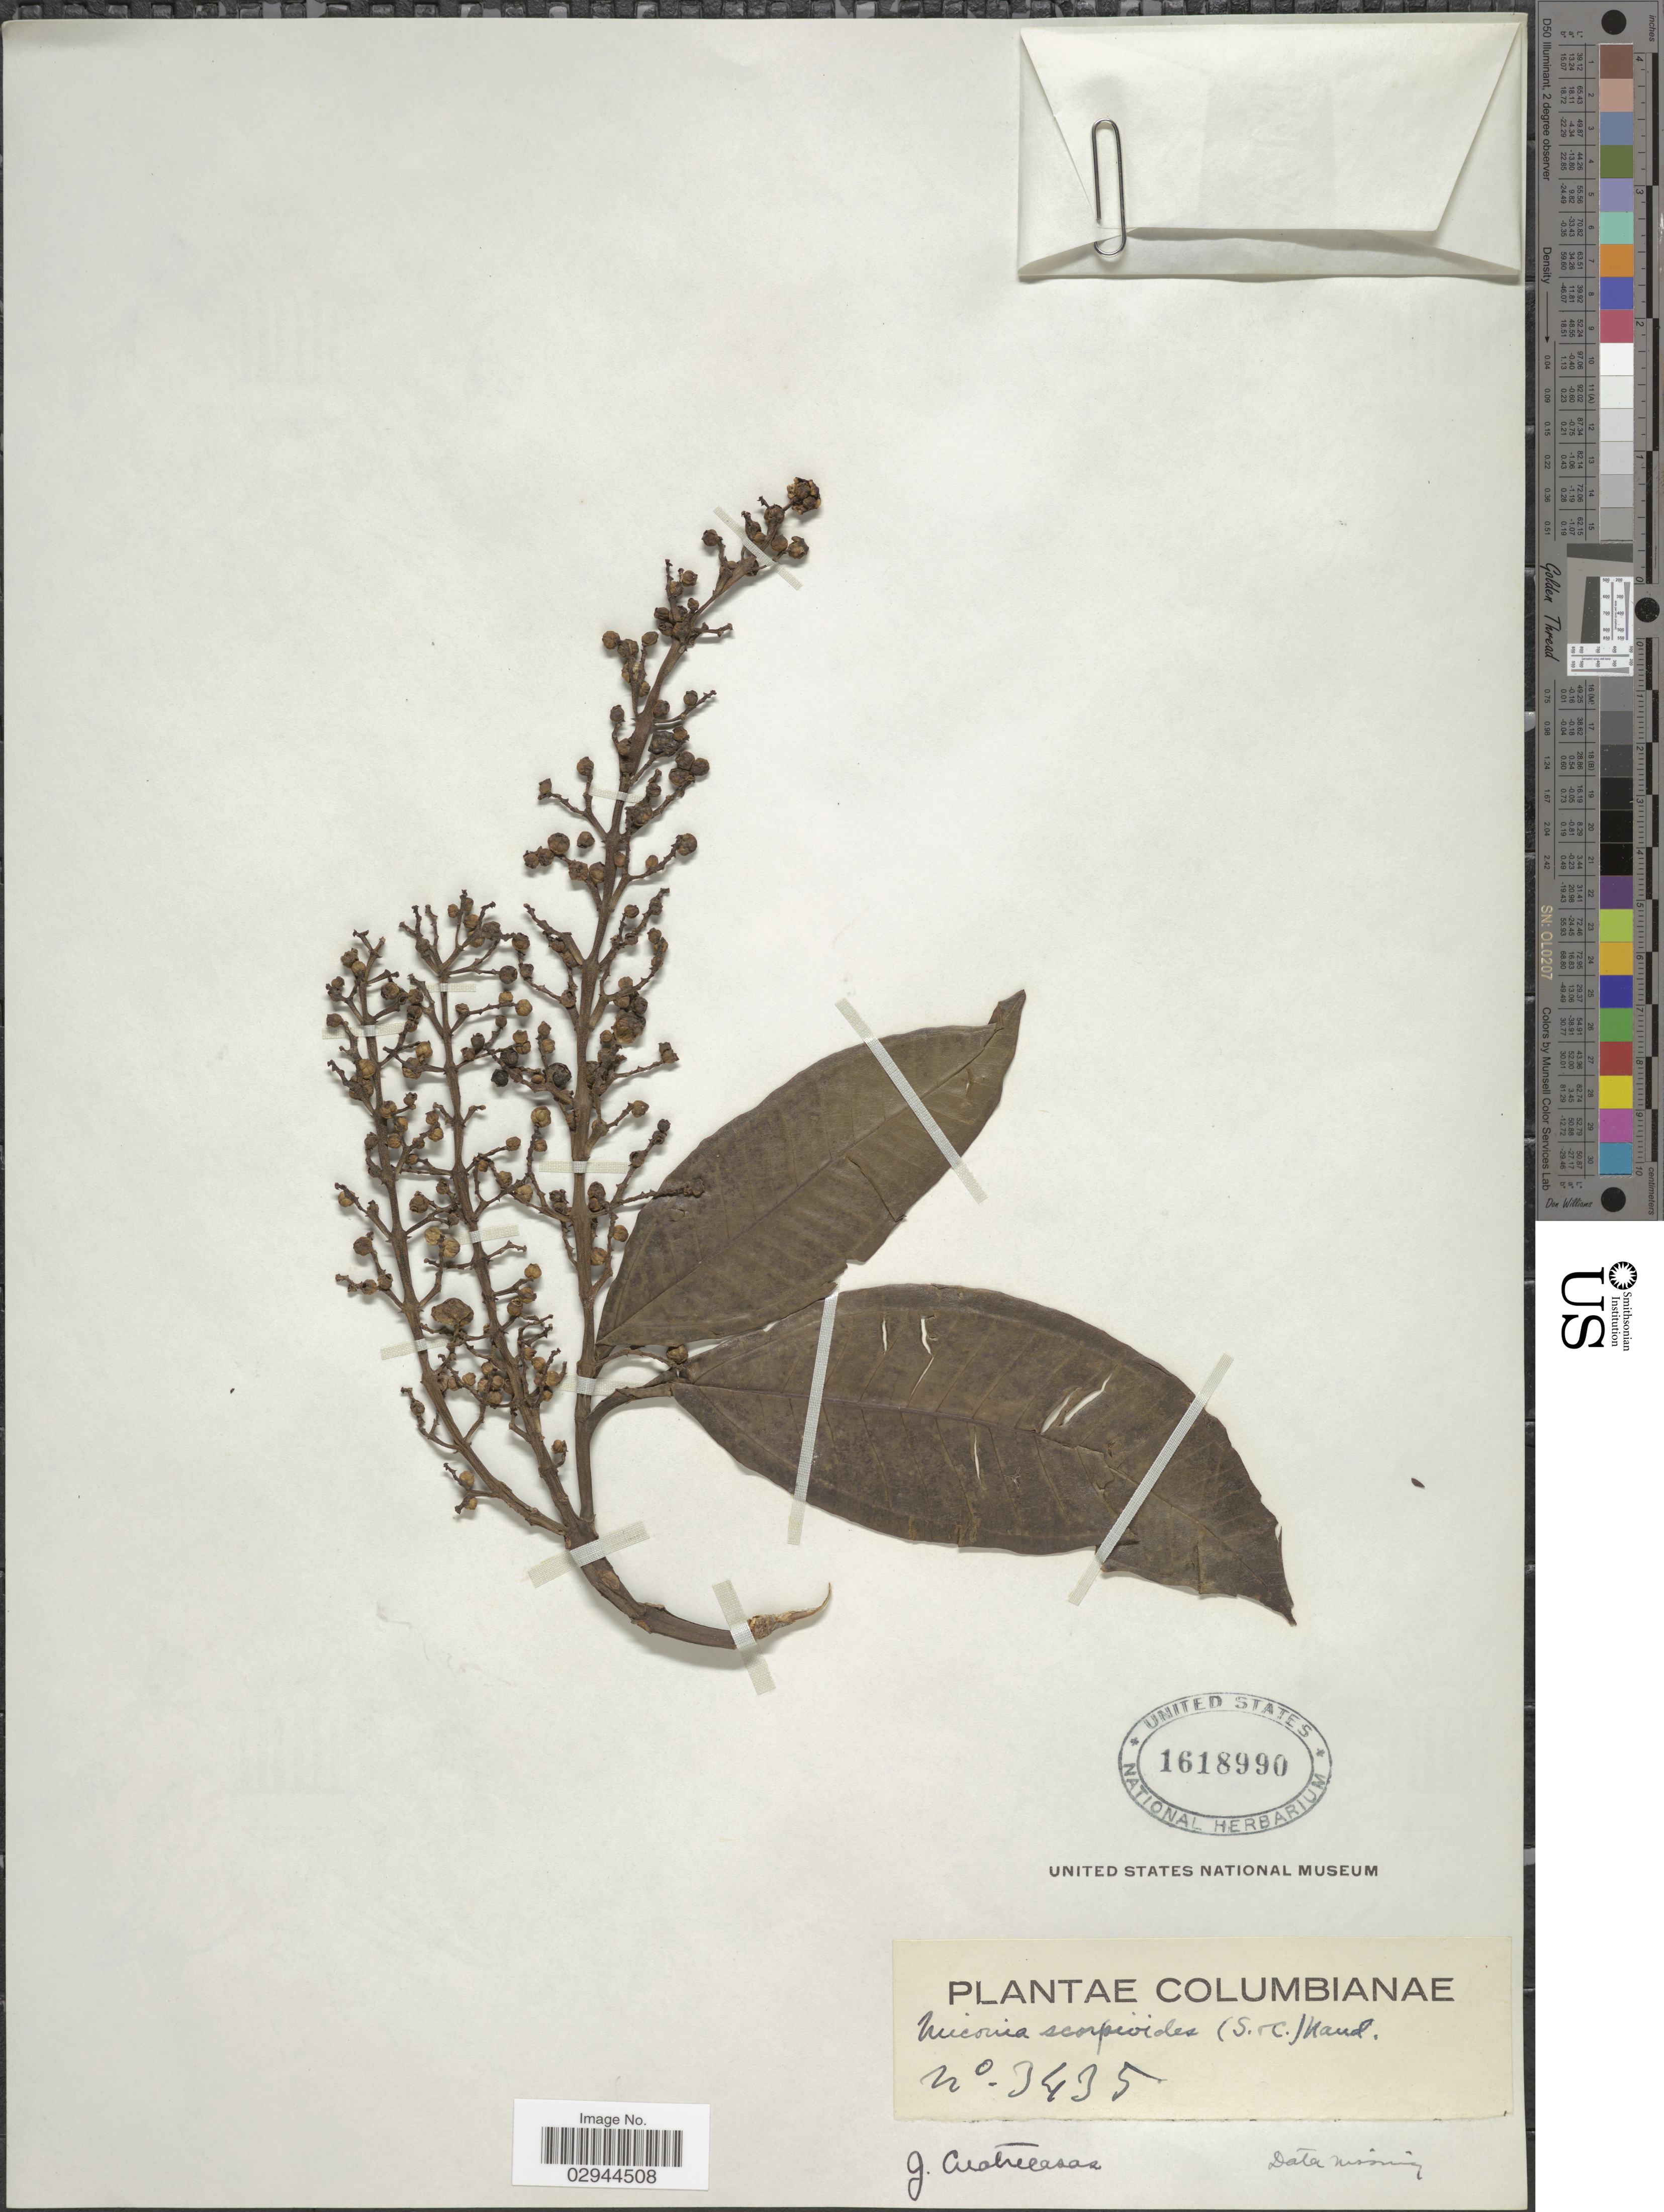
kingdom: Plantae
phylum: Tracheophyta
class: Magnoliopsida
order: Myrtales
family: Melastomataceae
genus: Miconia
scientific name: Miconia trinervia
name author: (Sw.) D. Don ex Loudon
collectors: J. Cuatrecasas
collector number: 3435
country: Colombia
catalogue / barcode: US 1518990